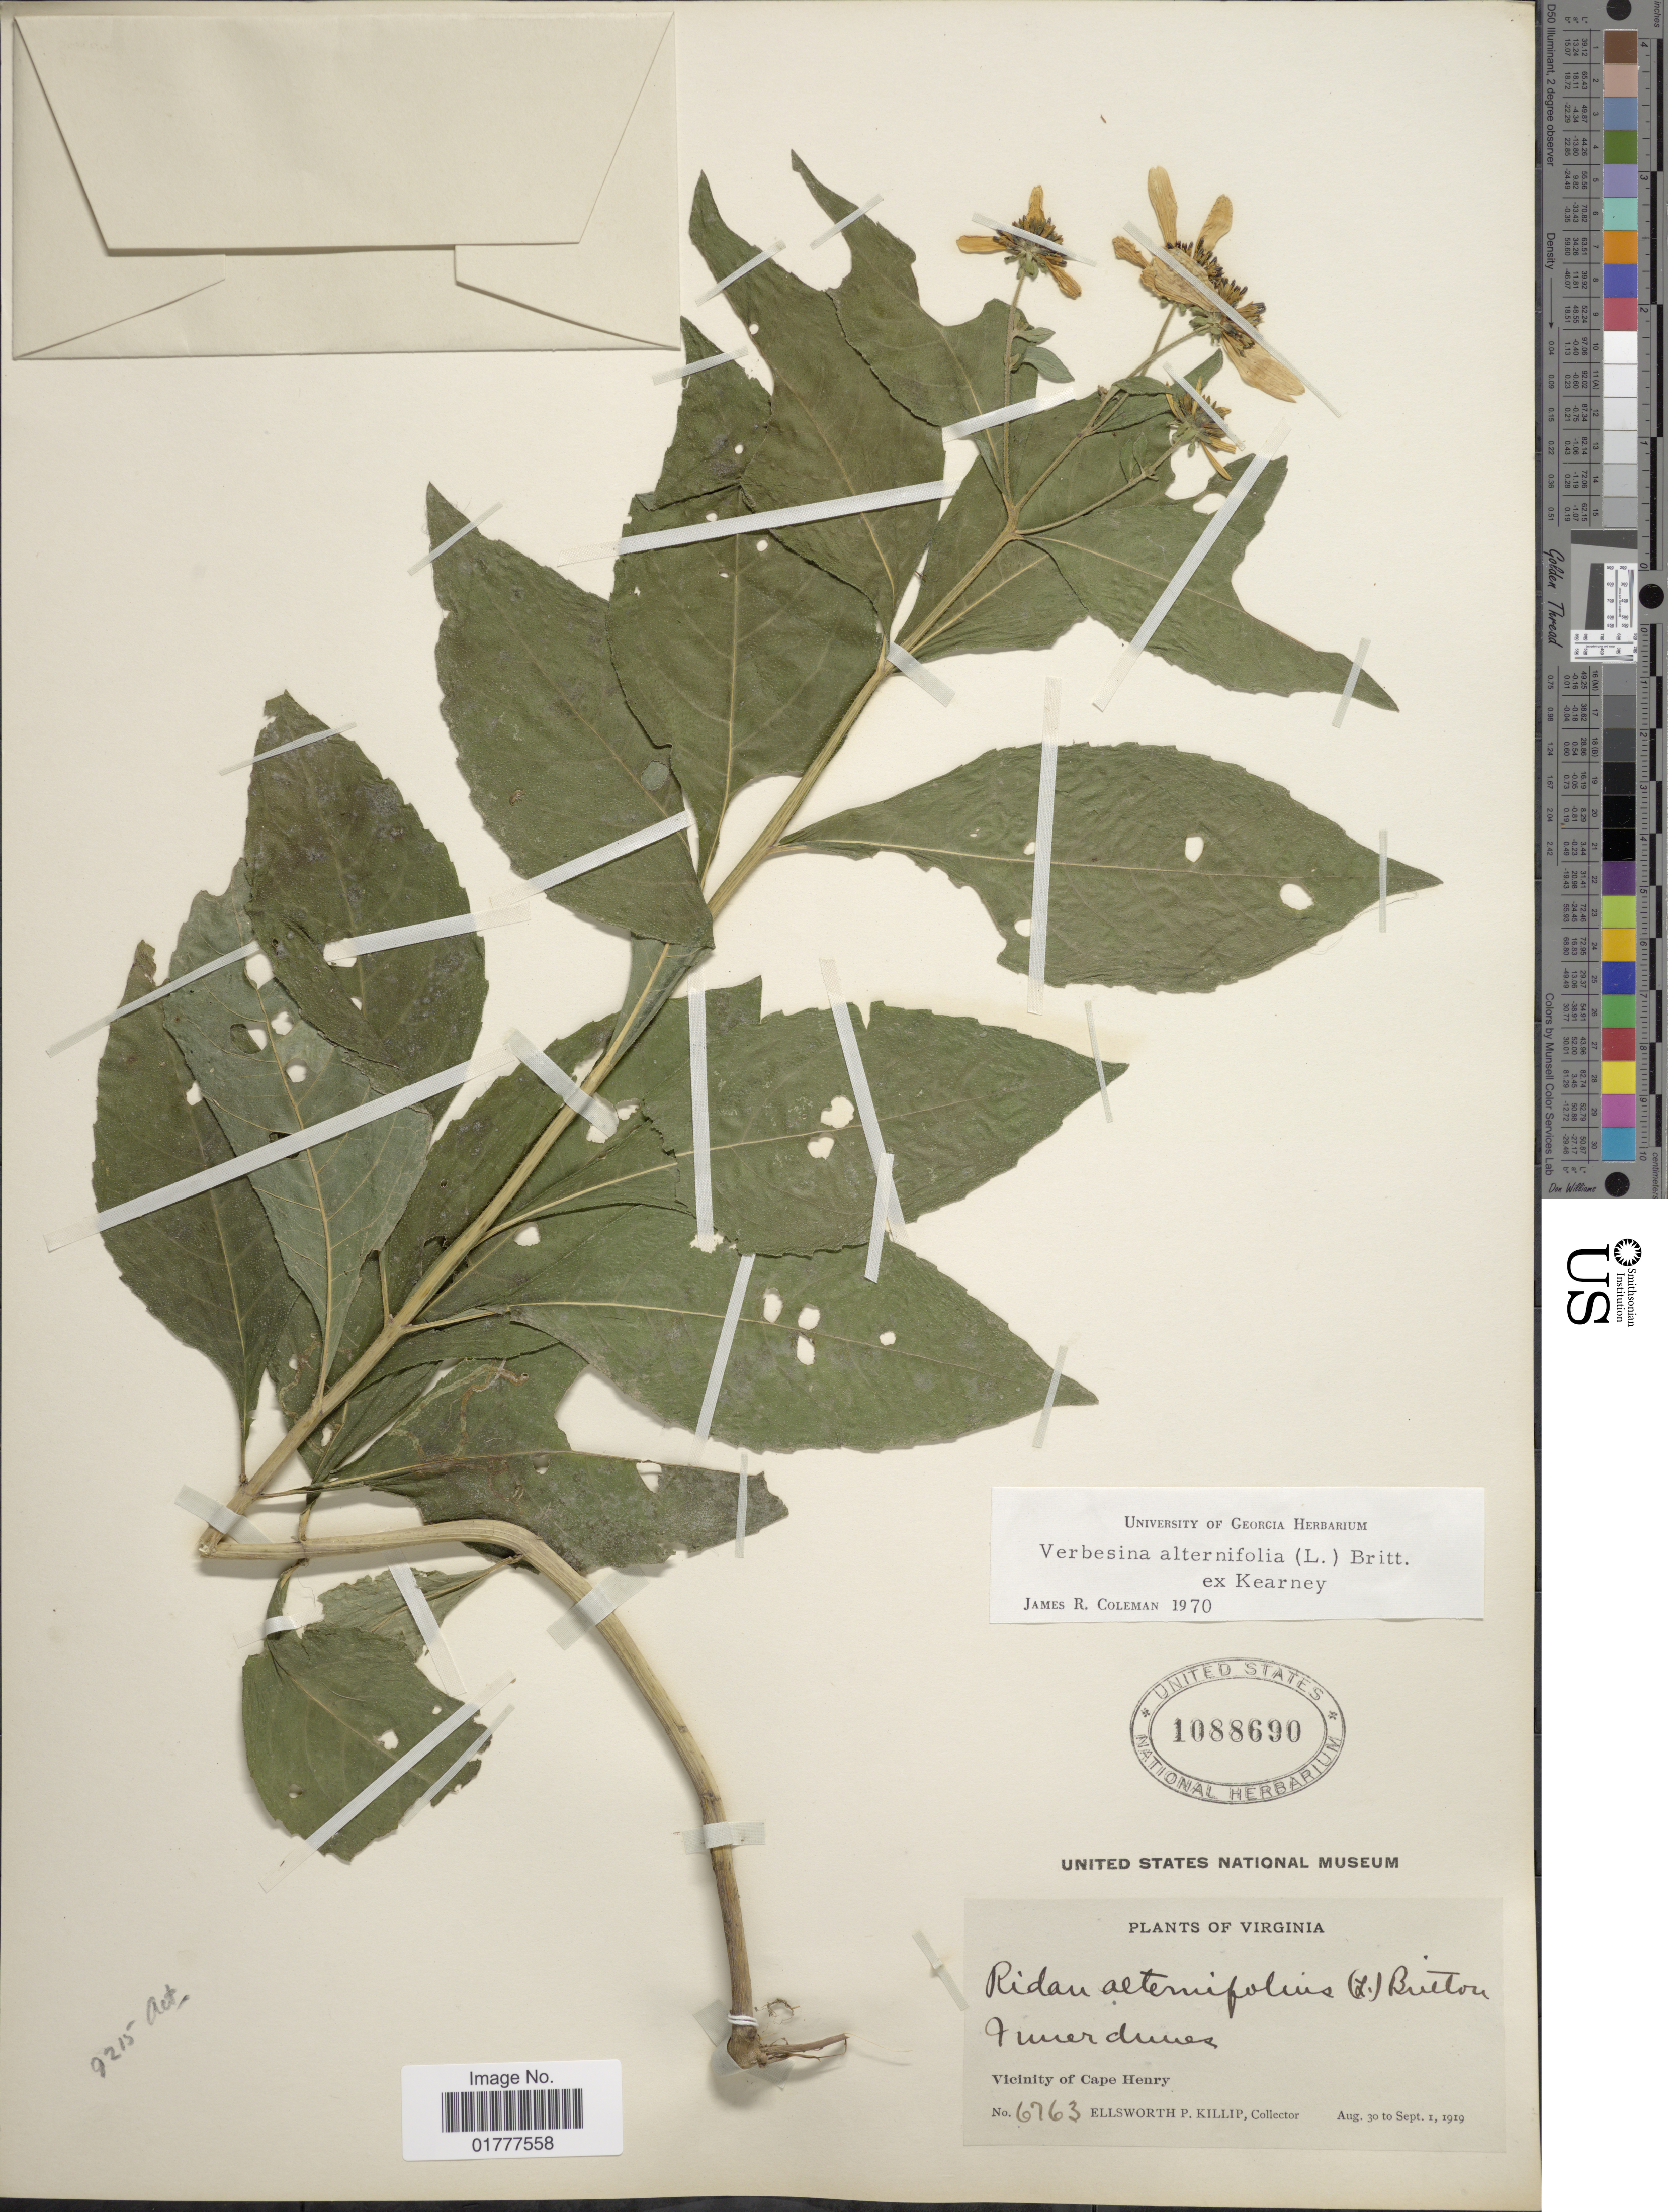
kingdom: Plantae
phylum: Tracheophyta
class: Magnoliopsida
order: Asterales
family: Asteraceae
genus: Actinomeris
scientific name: Actinomeris alternifolia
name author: (L.) DC.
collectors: E. P. Killip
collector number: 6763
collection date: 1919-08-30/1919-09-01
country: United States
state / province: Virginia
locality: Tuner dunes, Vicinity of Cape Henry.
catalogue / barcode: US 1088690